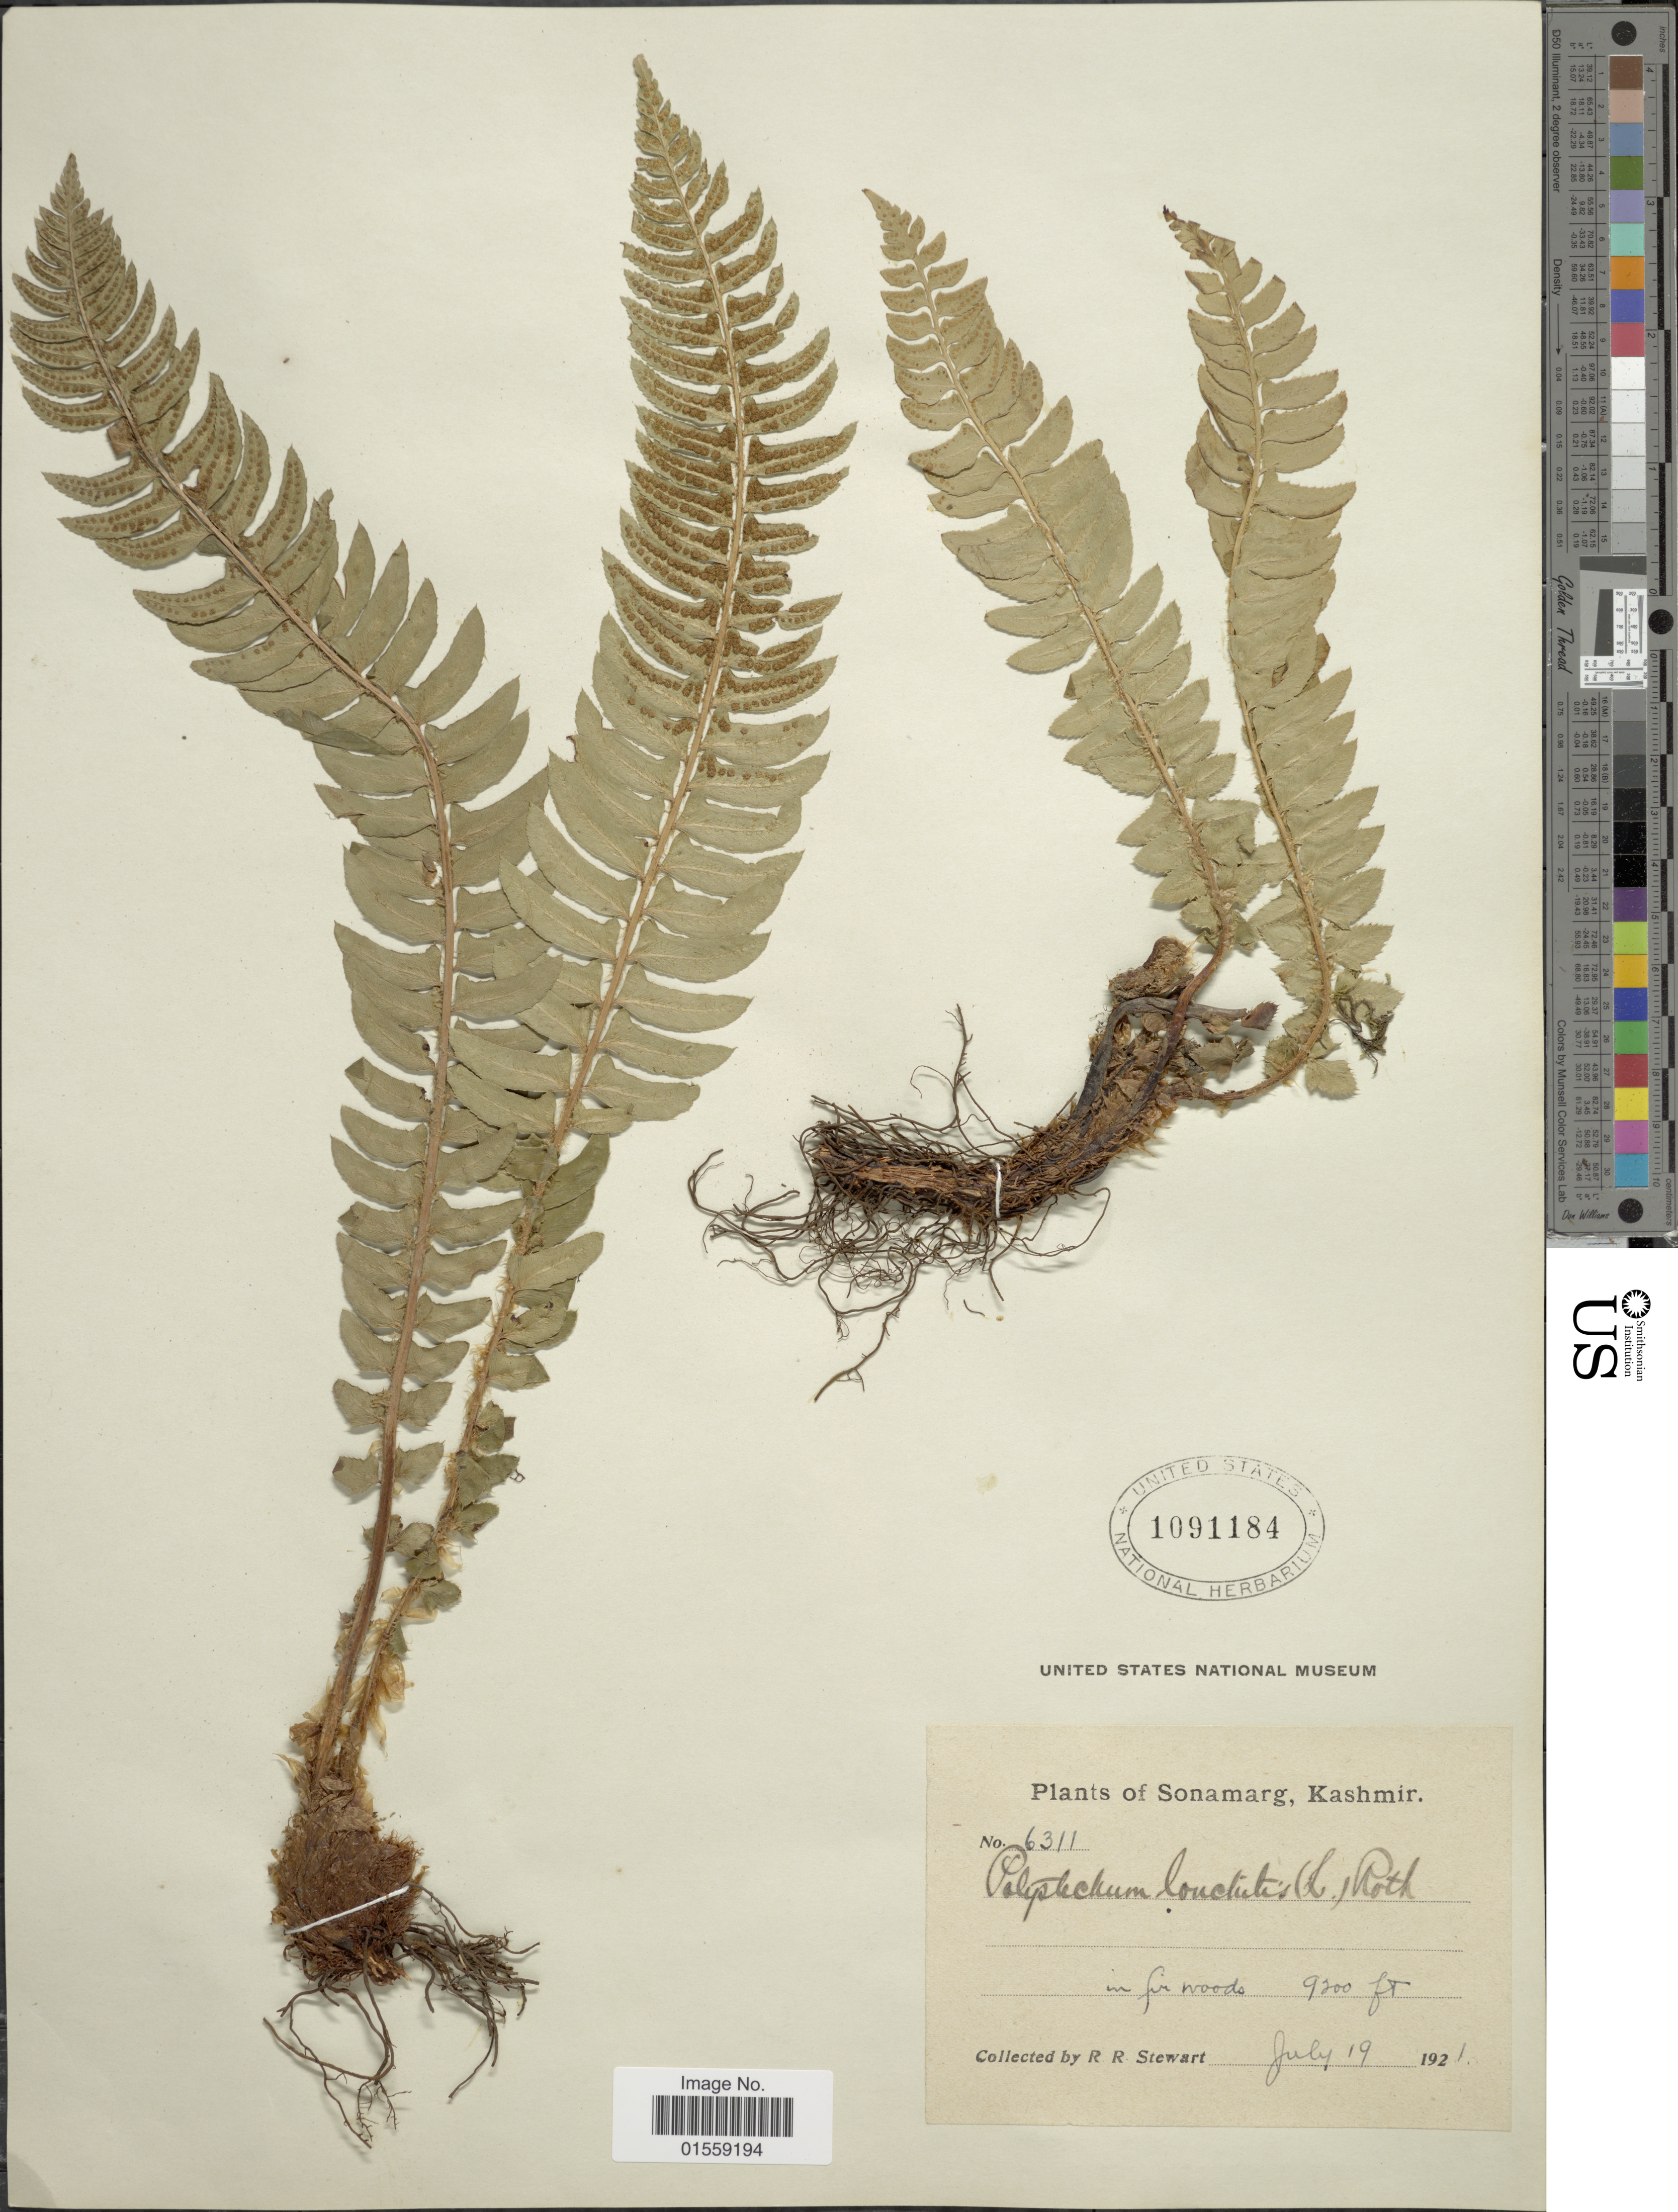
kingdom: Plantae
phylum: Tracheophyta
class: Polypodiopsida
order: Polypodiales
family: Dryopteridaceae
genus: Polystichum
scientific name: Polystichum lonchitis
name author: (Roth) L.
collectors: R. R. Stewart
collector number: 6311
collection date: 1921-07-19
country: India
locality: Sonamarg, Kashmir.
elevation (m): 2804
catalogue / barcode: US 1091184